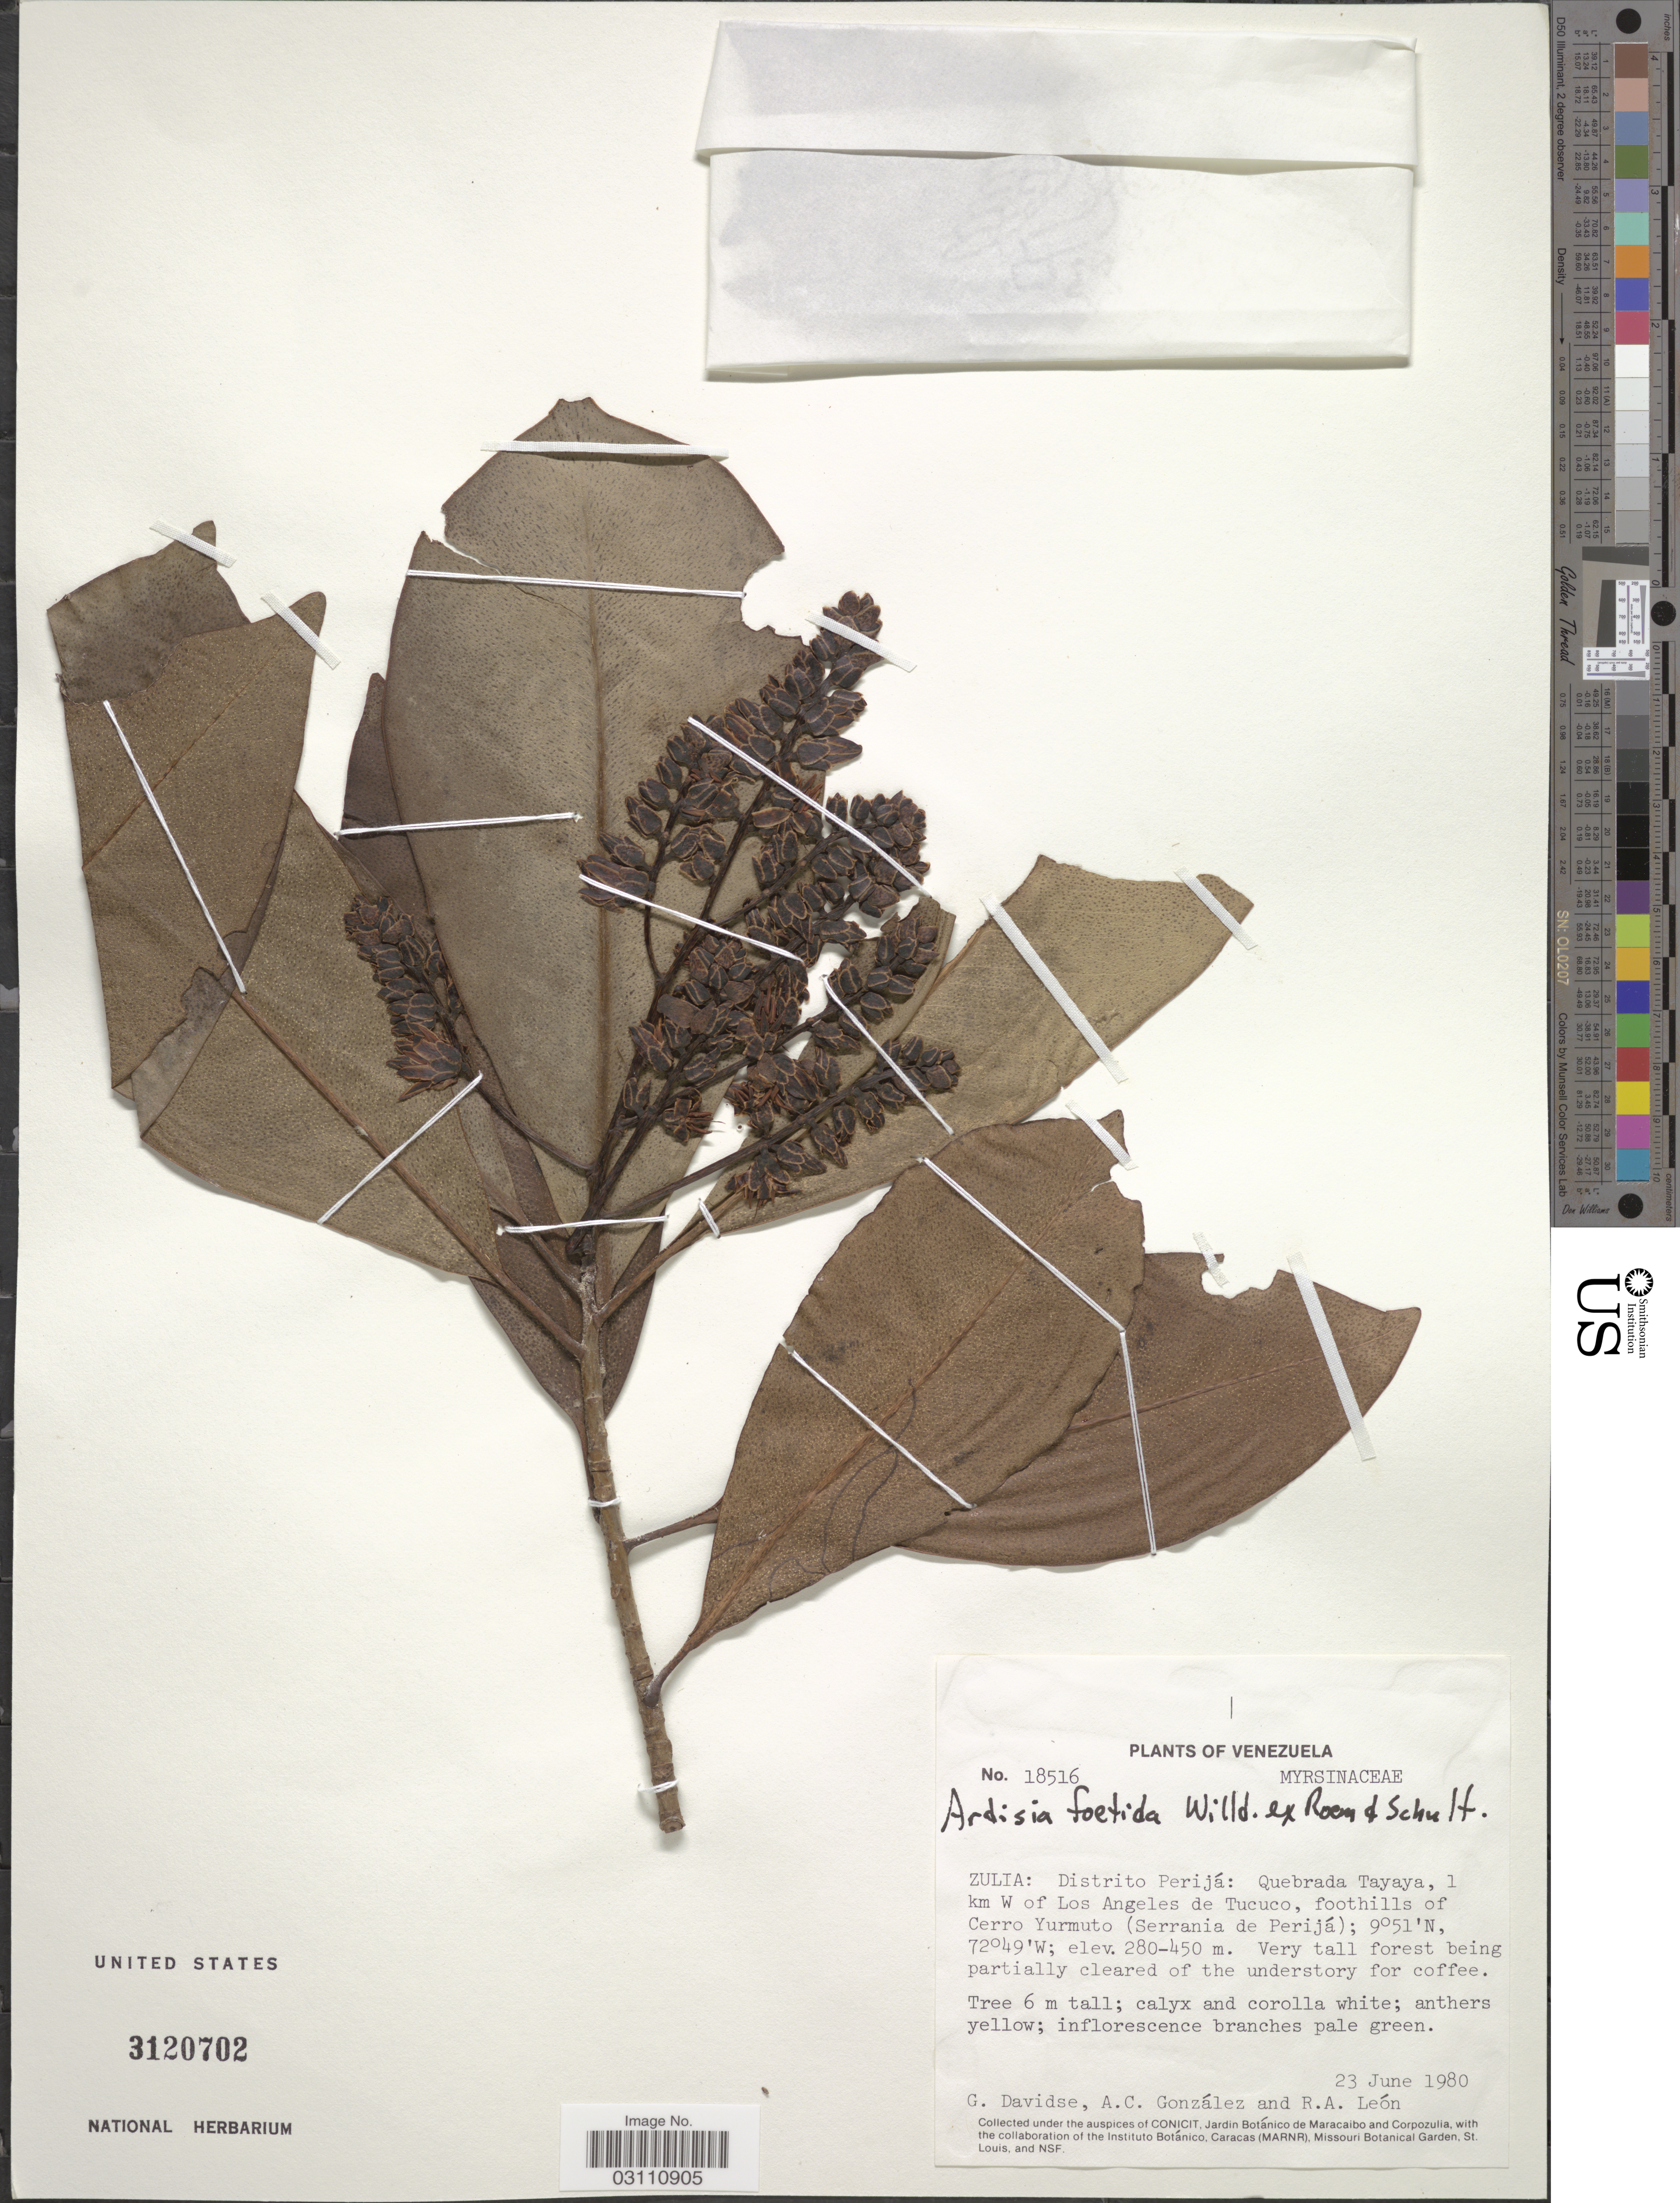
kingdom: Plantae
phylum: Tracheophyta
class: Magnoliopsida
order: Ericales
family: Primulaceae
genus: Ardisia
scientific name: Ardisia foetida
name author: Willd. ex Roem. & Schult.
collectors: G. Davidse, A. C. González & R. A. León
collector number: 18516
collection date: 1980-06-23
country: Venezuela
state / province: Zulia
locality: Distrito Perijá: Quebrada Tayaya, 1 km W of Los Angeles de Tucuco, foothills of Cerro Yurmuto (Serrania de Perijá).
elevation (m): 280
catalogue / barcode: US 3120702